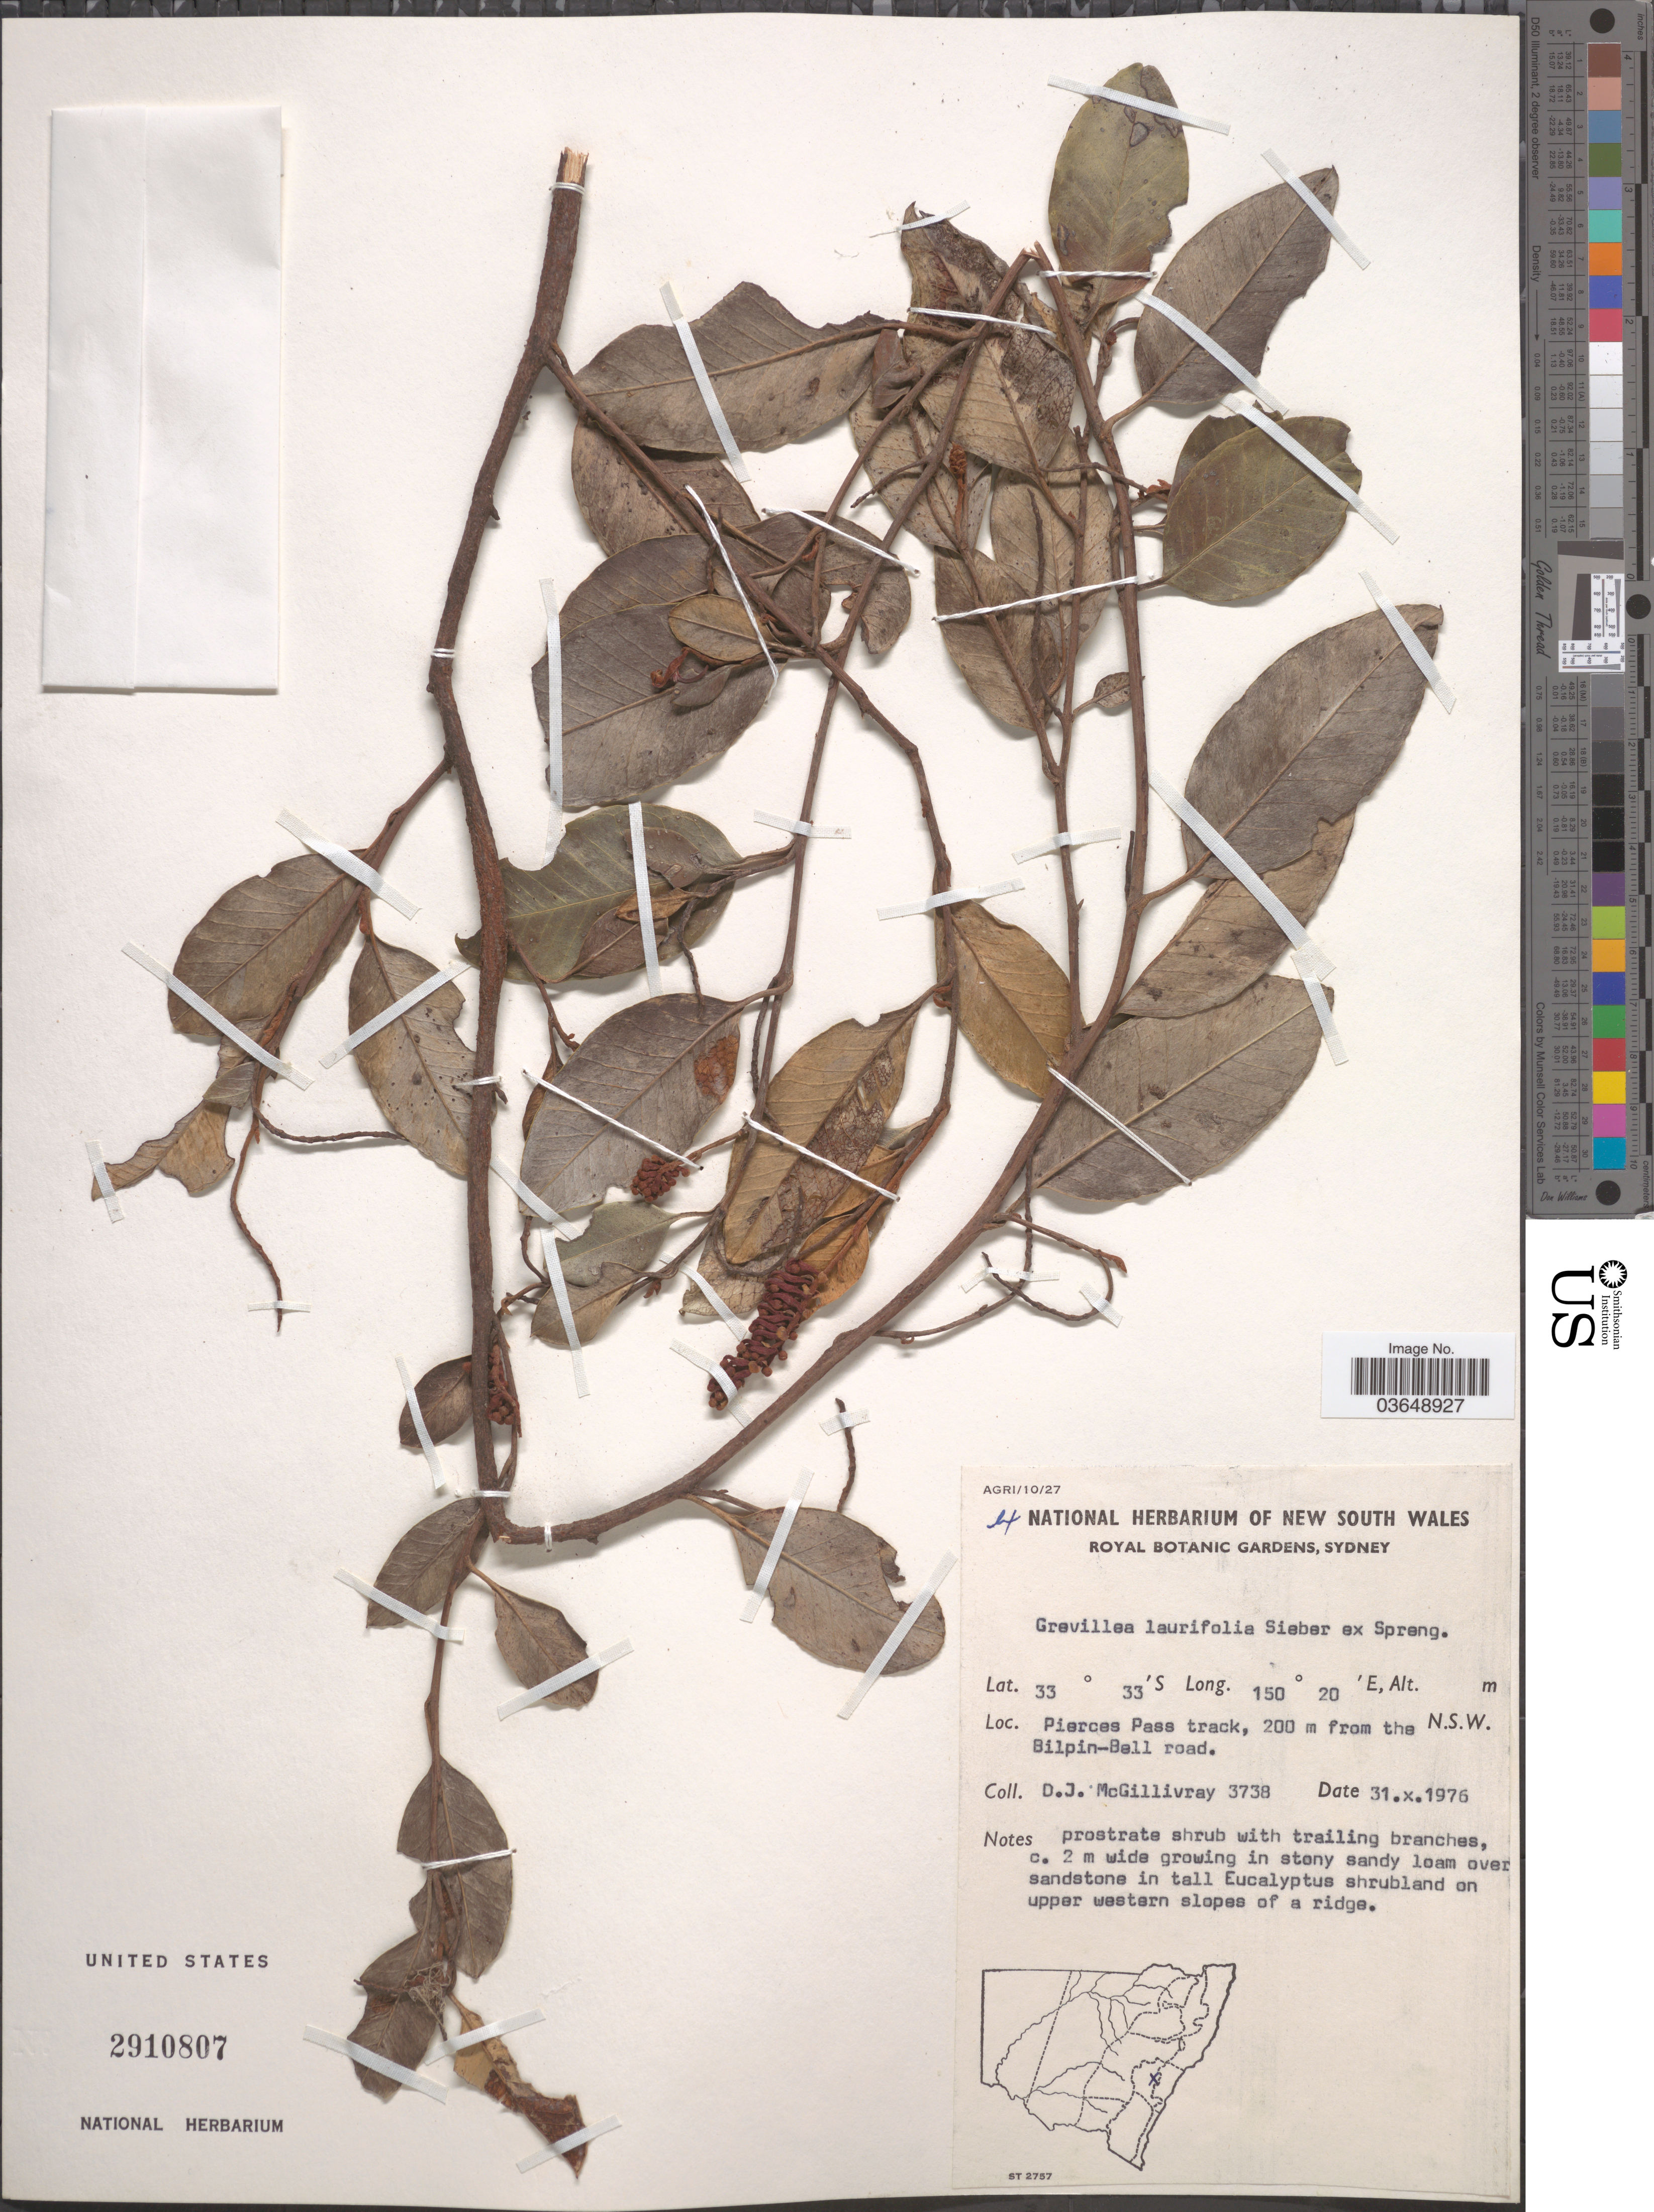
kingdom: Plantae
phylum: Tracheophyta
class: Magnoliopsida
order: Proteales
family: Proteaceae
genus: Grevillea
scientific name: Grevillea laurifolia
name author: Sieber ex Spreng.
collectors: D. J. McGillivray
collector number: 3738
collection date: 1976-10-31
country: Australia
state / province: New South Wales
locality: Pierces Pass track, 200 m from the Bilpin-Bell road.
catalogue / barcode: US 2910807